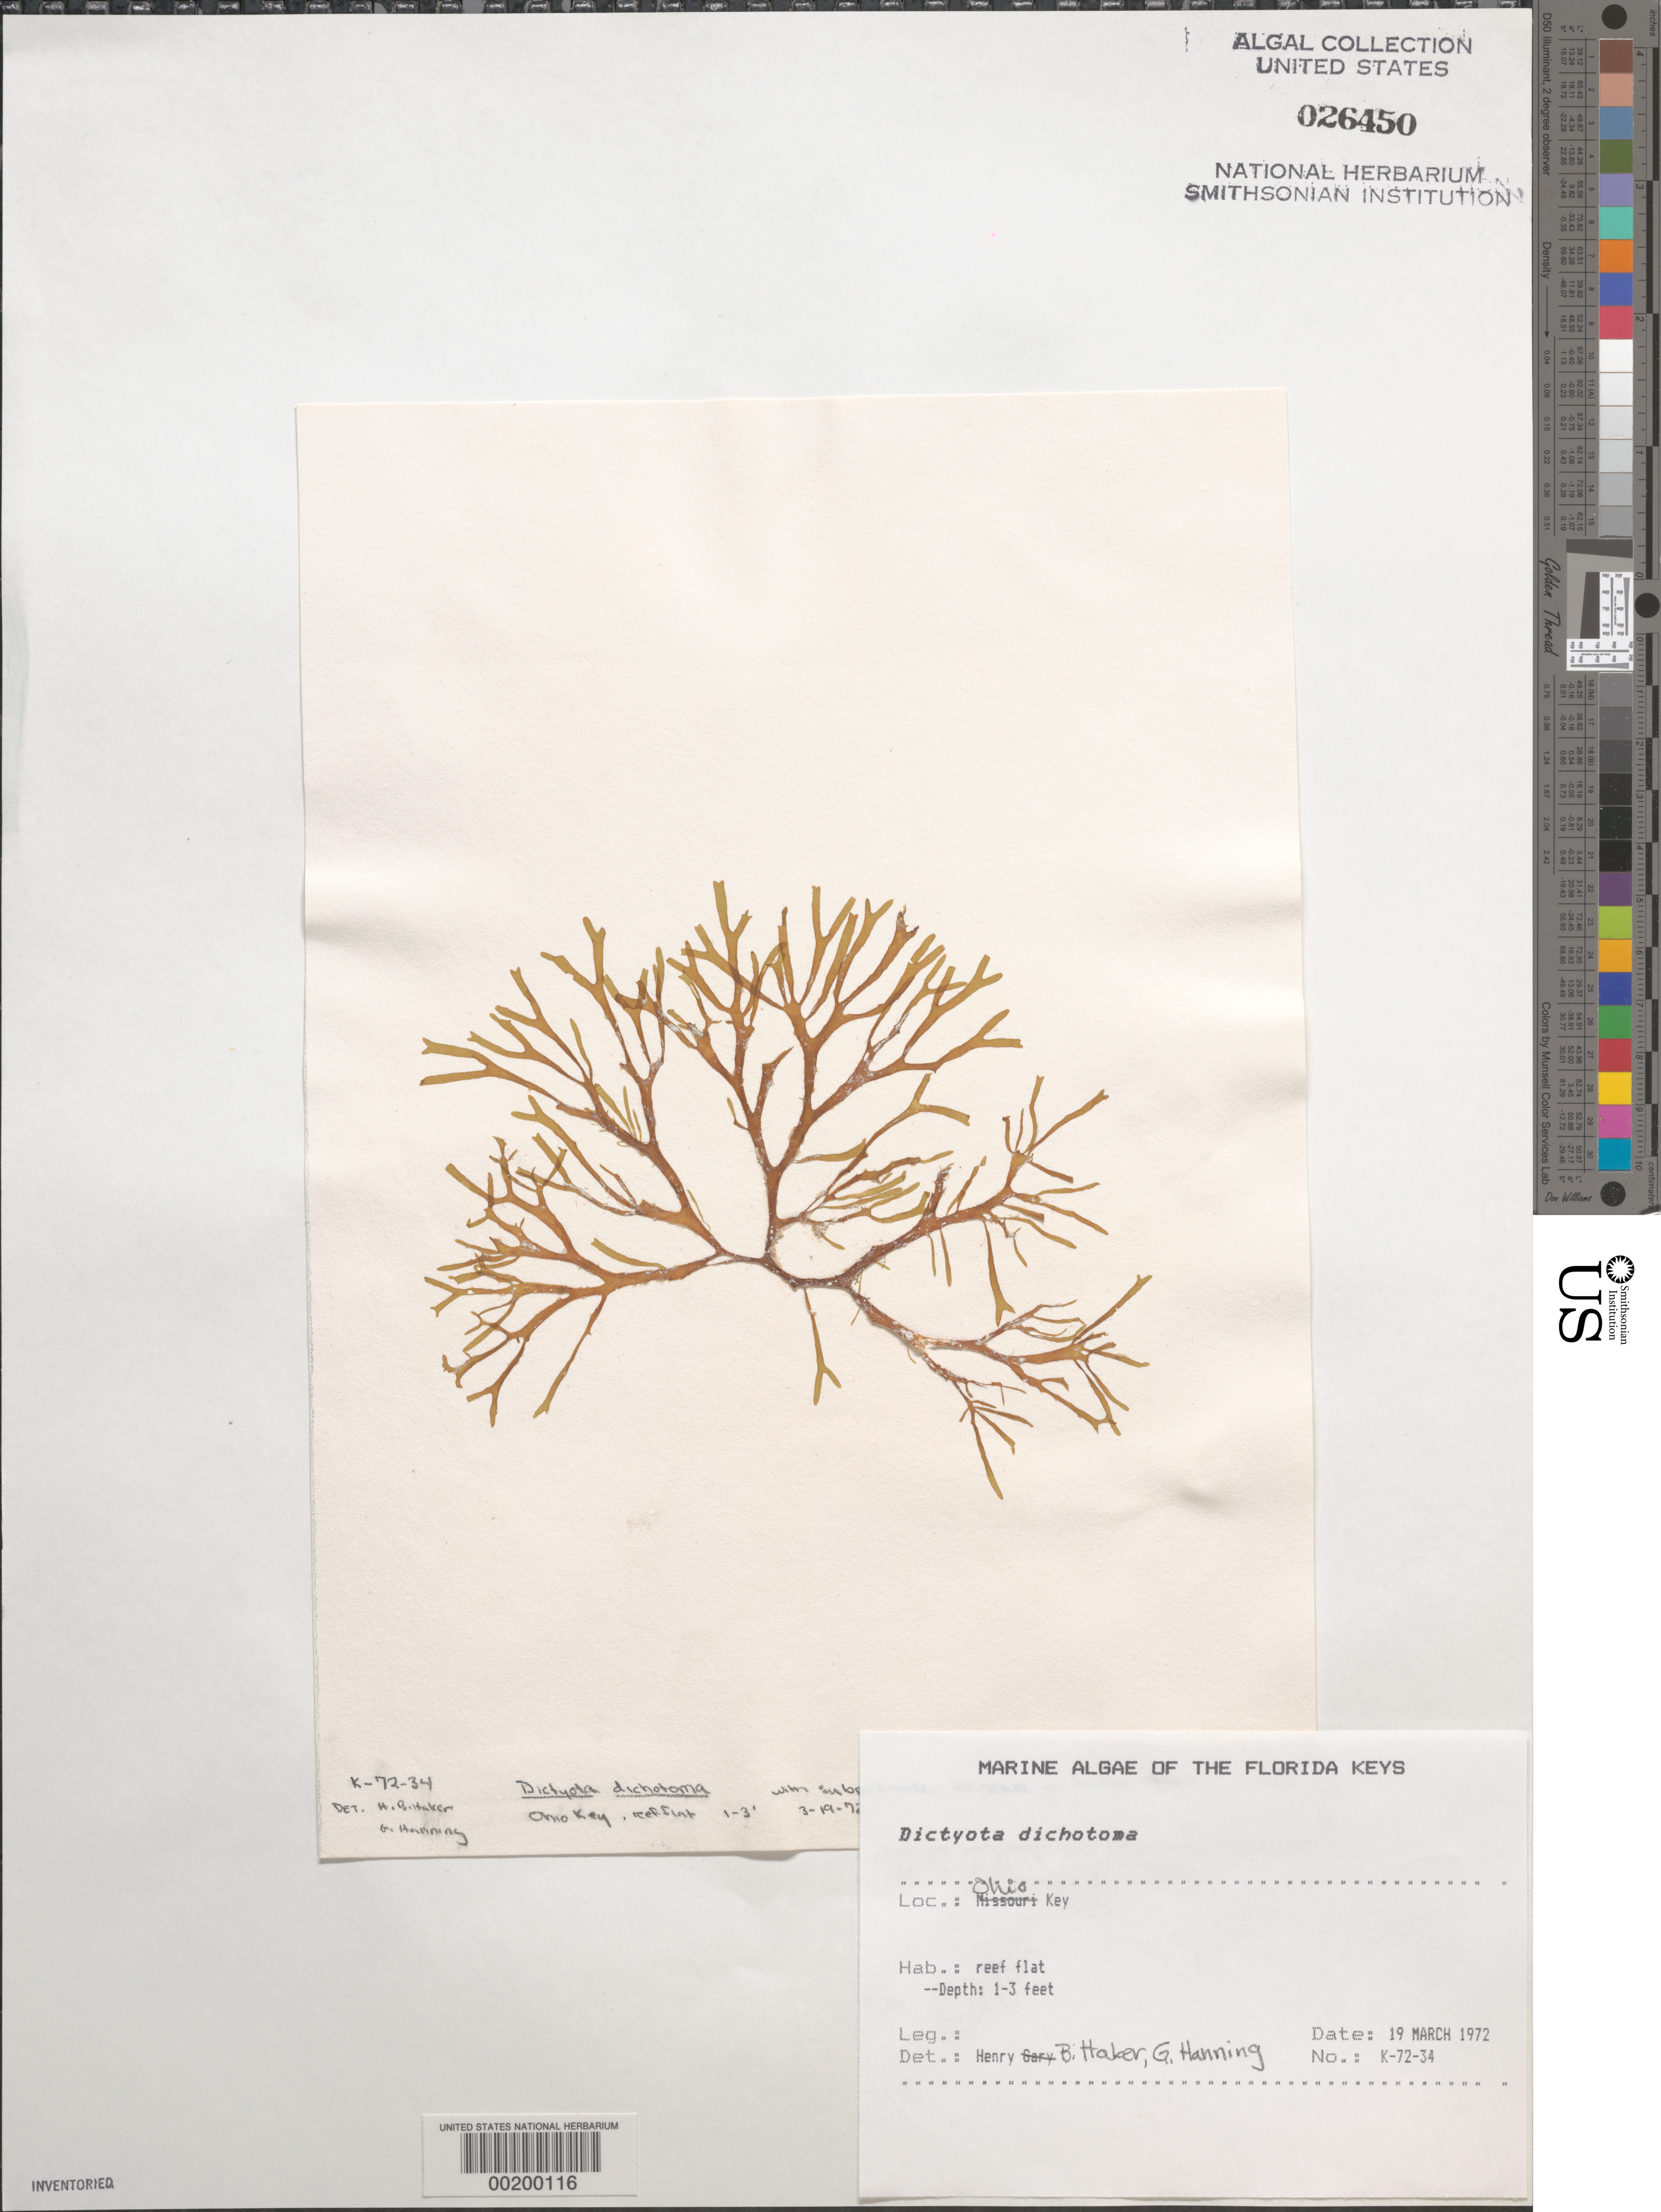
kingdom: Chromista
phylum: Ochrophyta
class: Phaeophyceae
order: Dictyotales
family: Dictyotaceae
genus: Dictyota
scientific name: Dictyota dichotoma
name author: (Huds.) J.V.Lamouroux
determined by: Bittaker, H.; Hanning, G.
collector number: K-72-34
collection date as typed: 19 Mar 1972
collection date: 1972-03-19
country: United States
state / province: Florida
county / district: Monroe County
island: Ohio Key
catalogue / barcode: US 26450